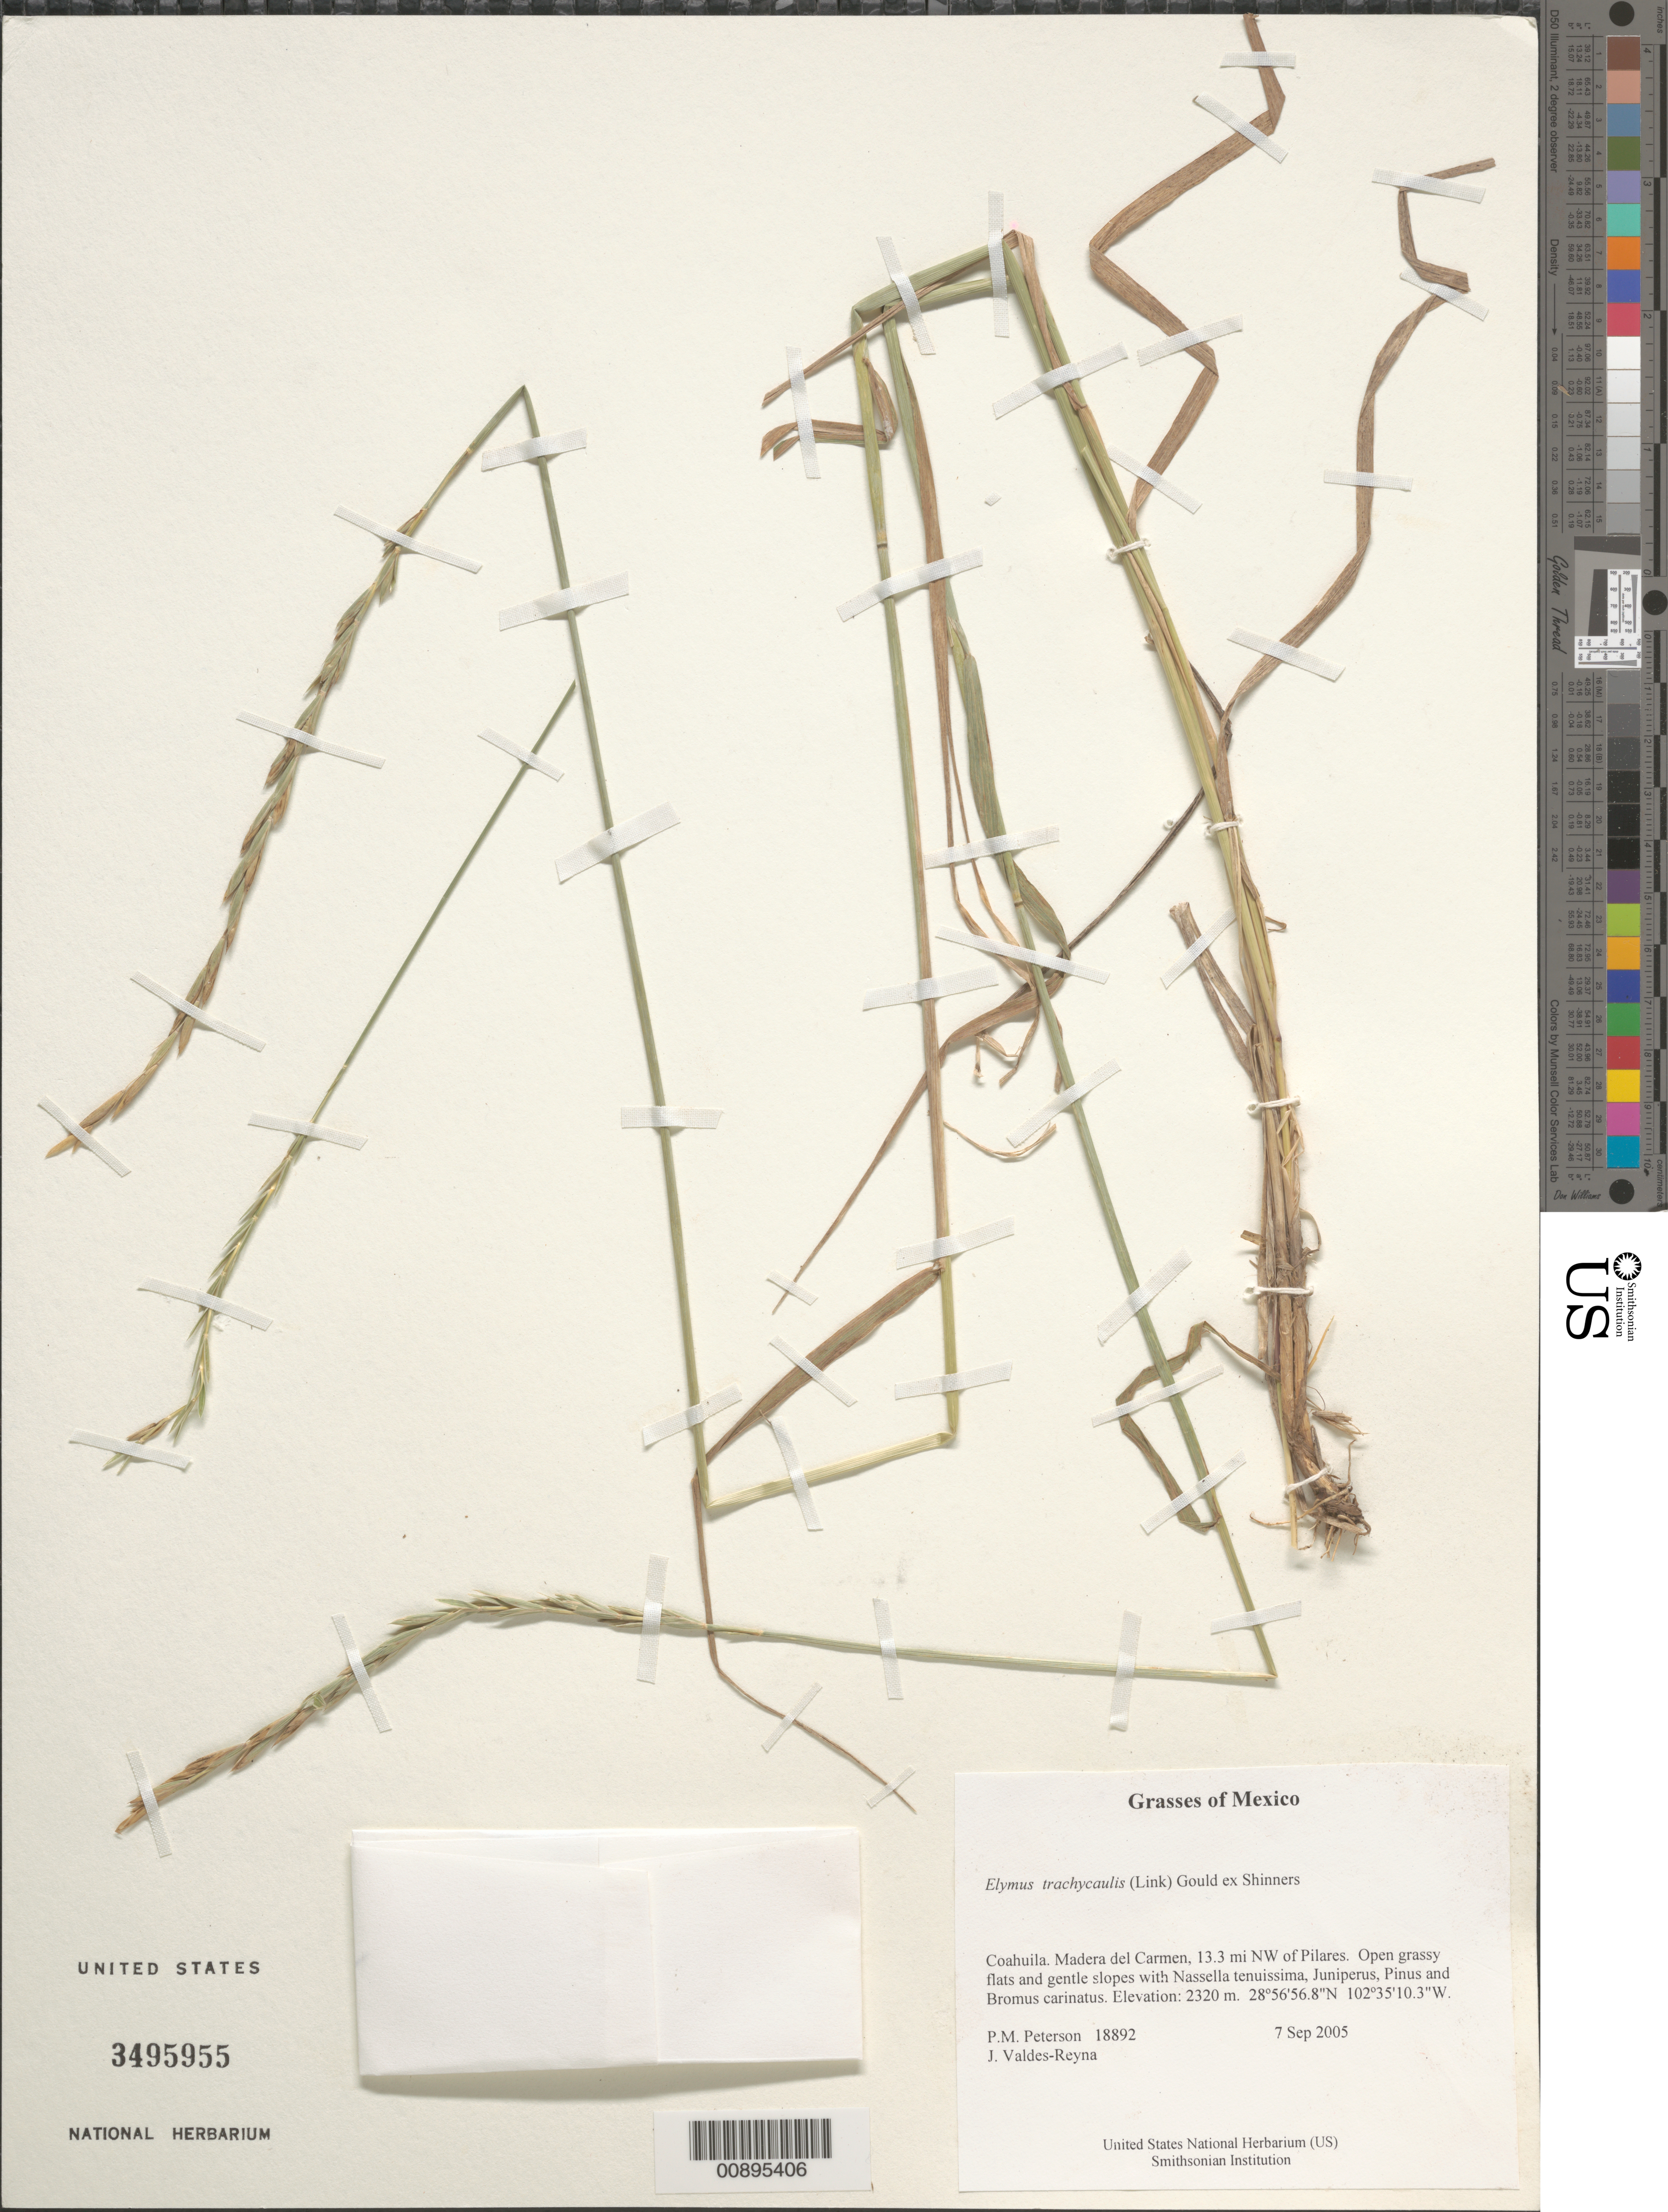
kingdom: Plantae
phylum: Tracheophyta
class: Liliopsida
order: Poales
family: Poaceae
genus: Elymus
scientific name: Elymus trachycaulus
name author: (Link) Gould ex Shinners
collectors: P. M. Peterson & J. Valdés-Reyna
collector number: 18892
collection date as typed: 07 Sep 2005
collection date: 2005-09-07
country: Mexico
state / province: Coahuila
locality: Madera del Carmen, 13.3 mi NW of Pilares. Open grassy flats and gentle slopes with Nassella tenuissima, Juniperus, Pinus and Bromus carinatus.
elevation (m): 2320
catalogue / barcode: US 3495955